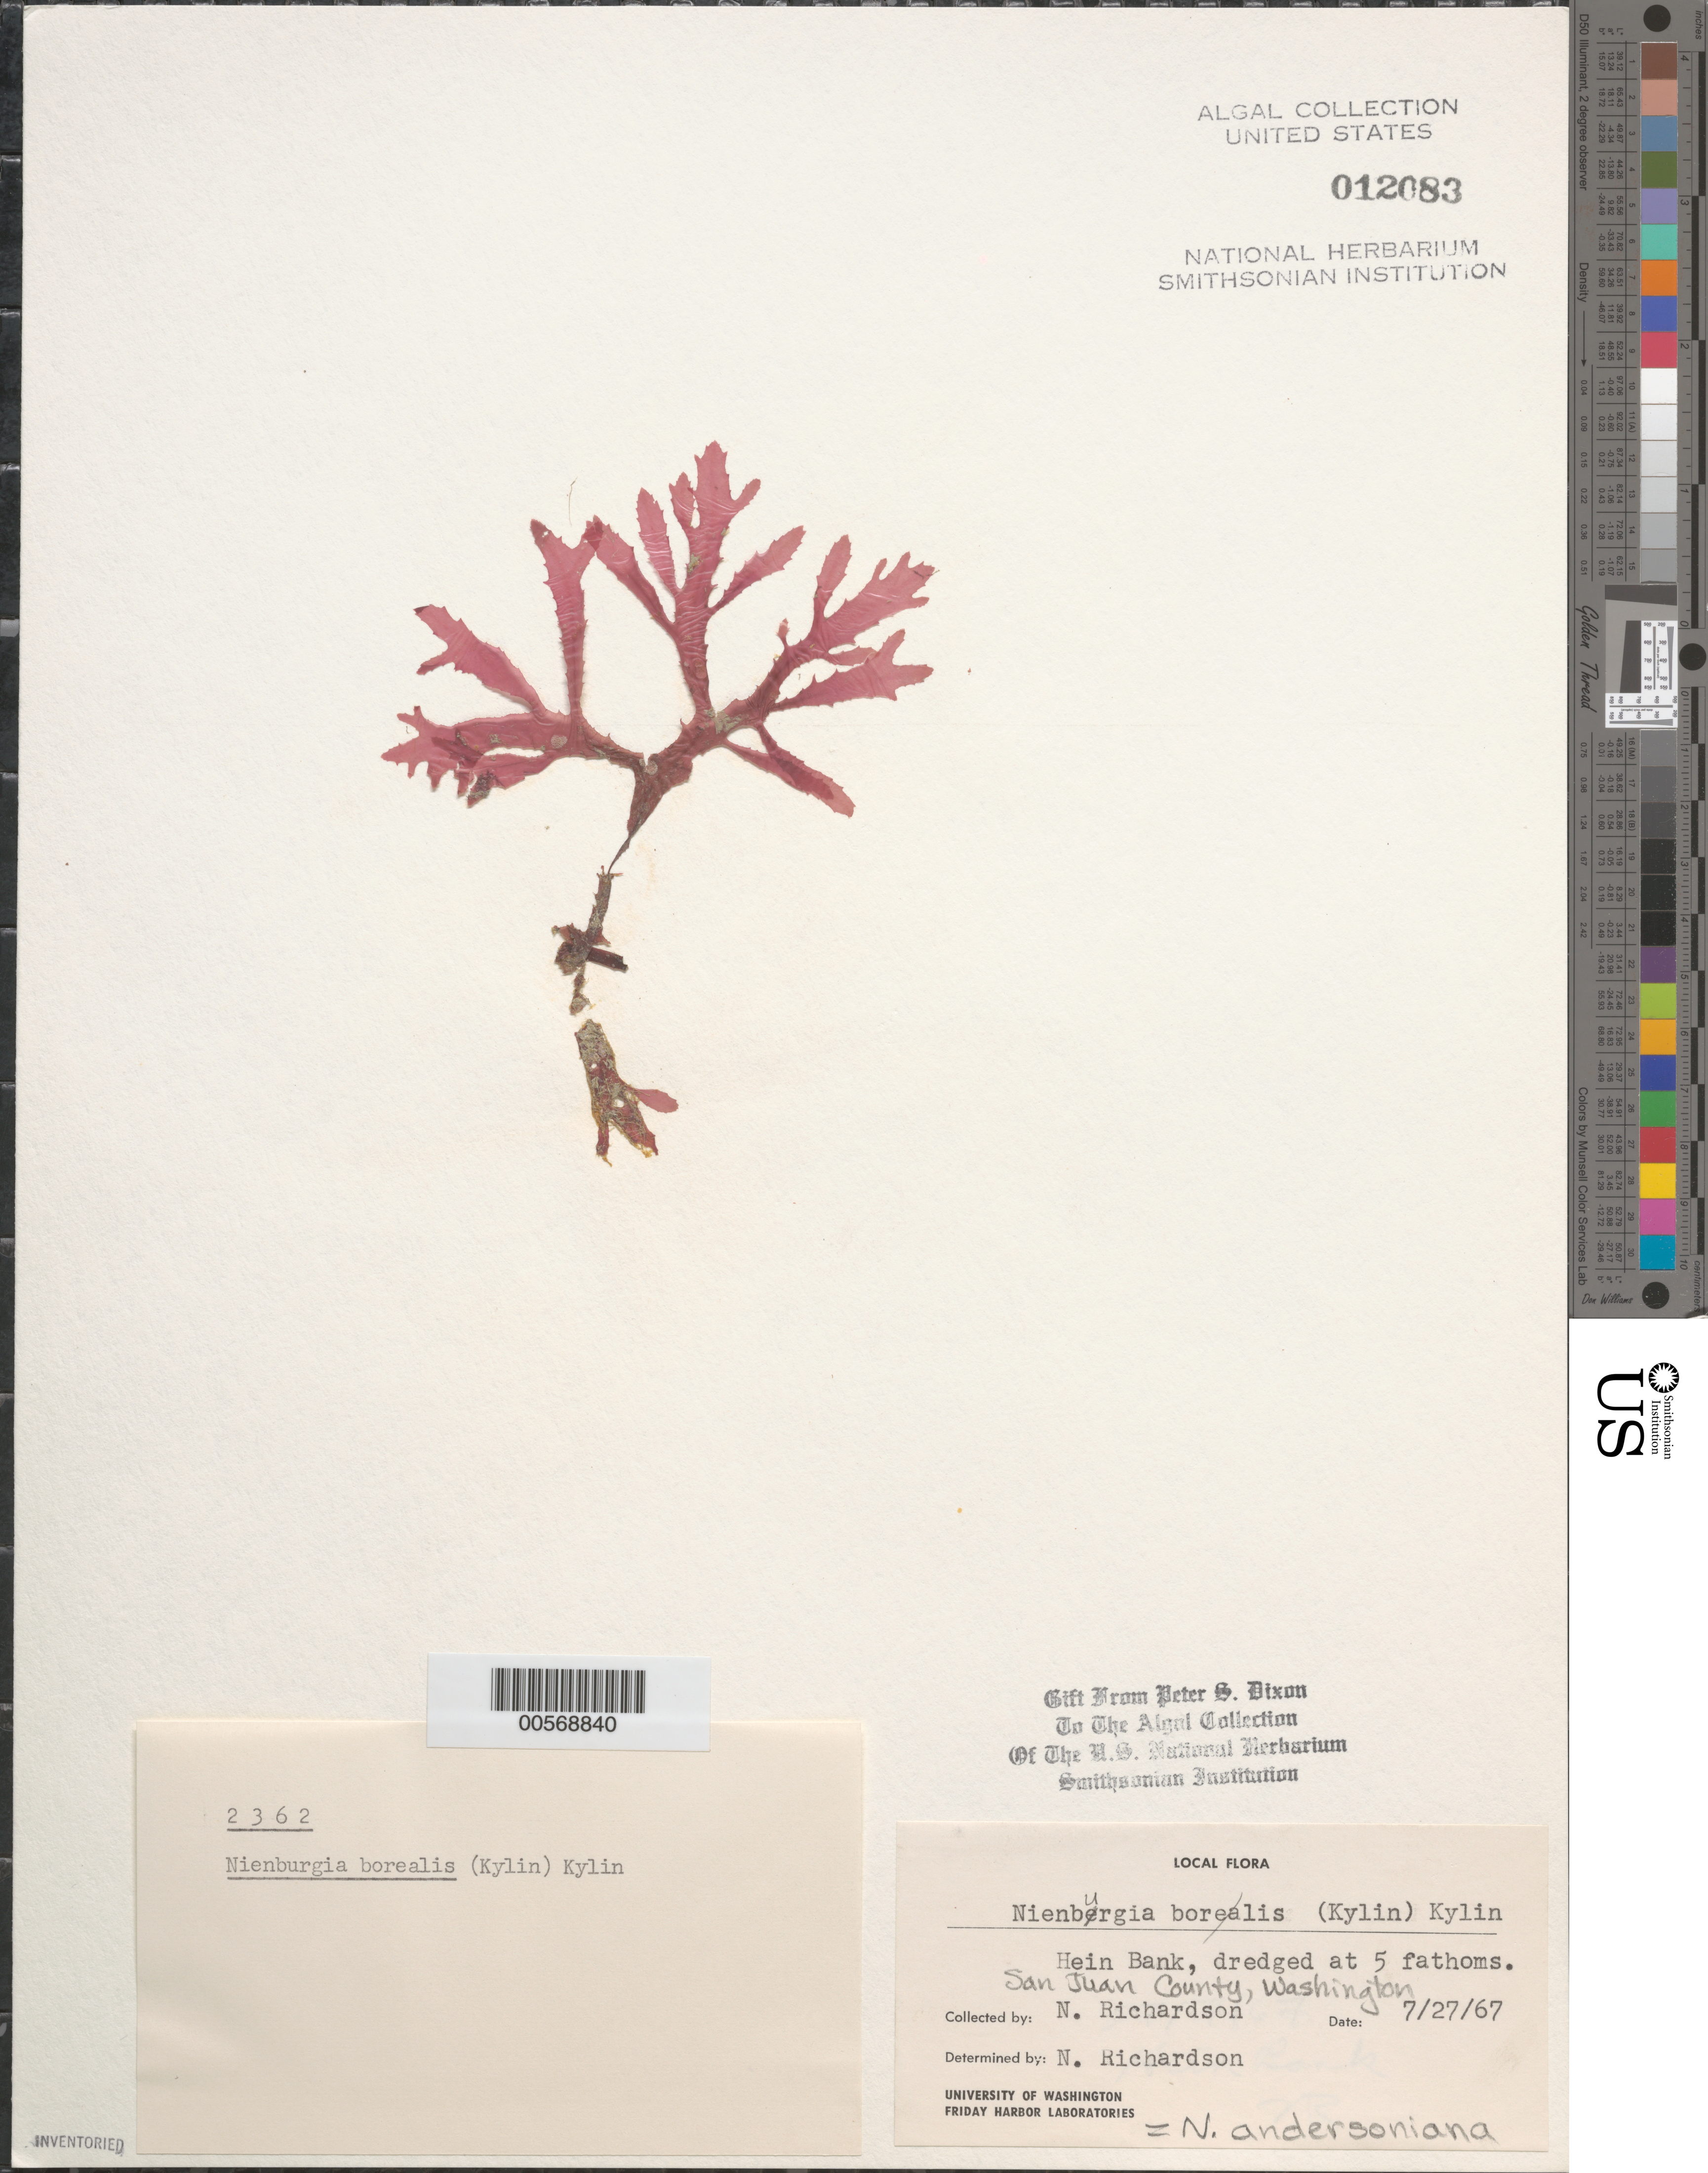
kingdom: Plantae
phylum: Rhodophyta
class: Florideophyceae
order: Ceramiales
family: Delesseriaceae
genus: Nienburgia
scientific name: Nienburgia andersoniana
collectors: N. Richardson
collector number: PSD 2362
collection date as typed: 27 Jul 1967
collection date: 1967-07-27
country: United States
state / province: Washington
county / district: San Juan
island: San Juan Island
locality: Hein Bank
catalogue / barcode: US 12083